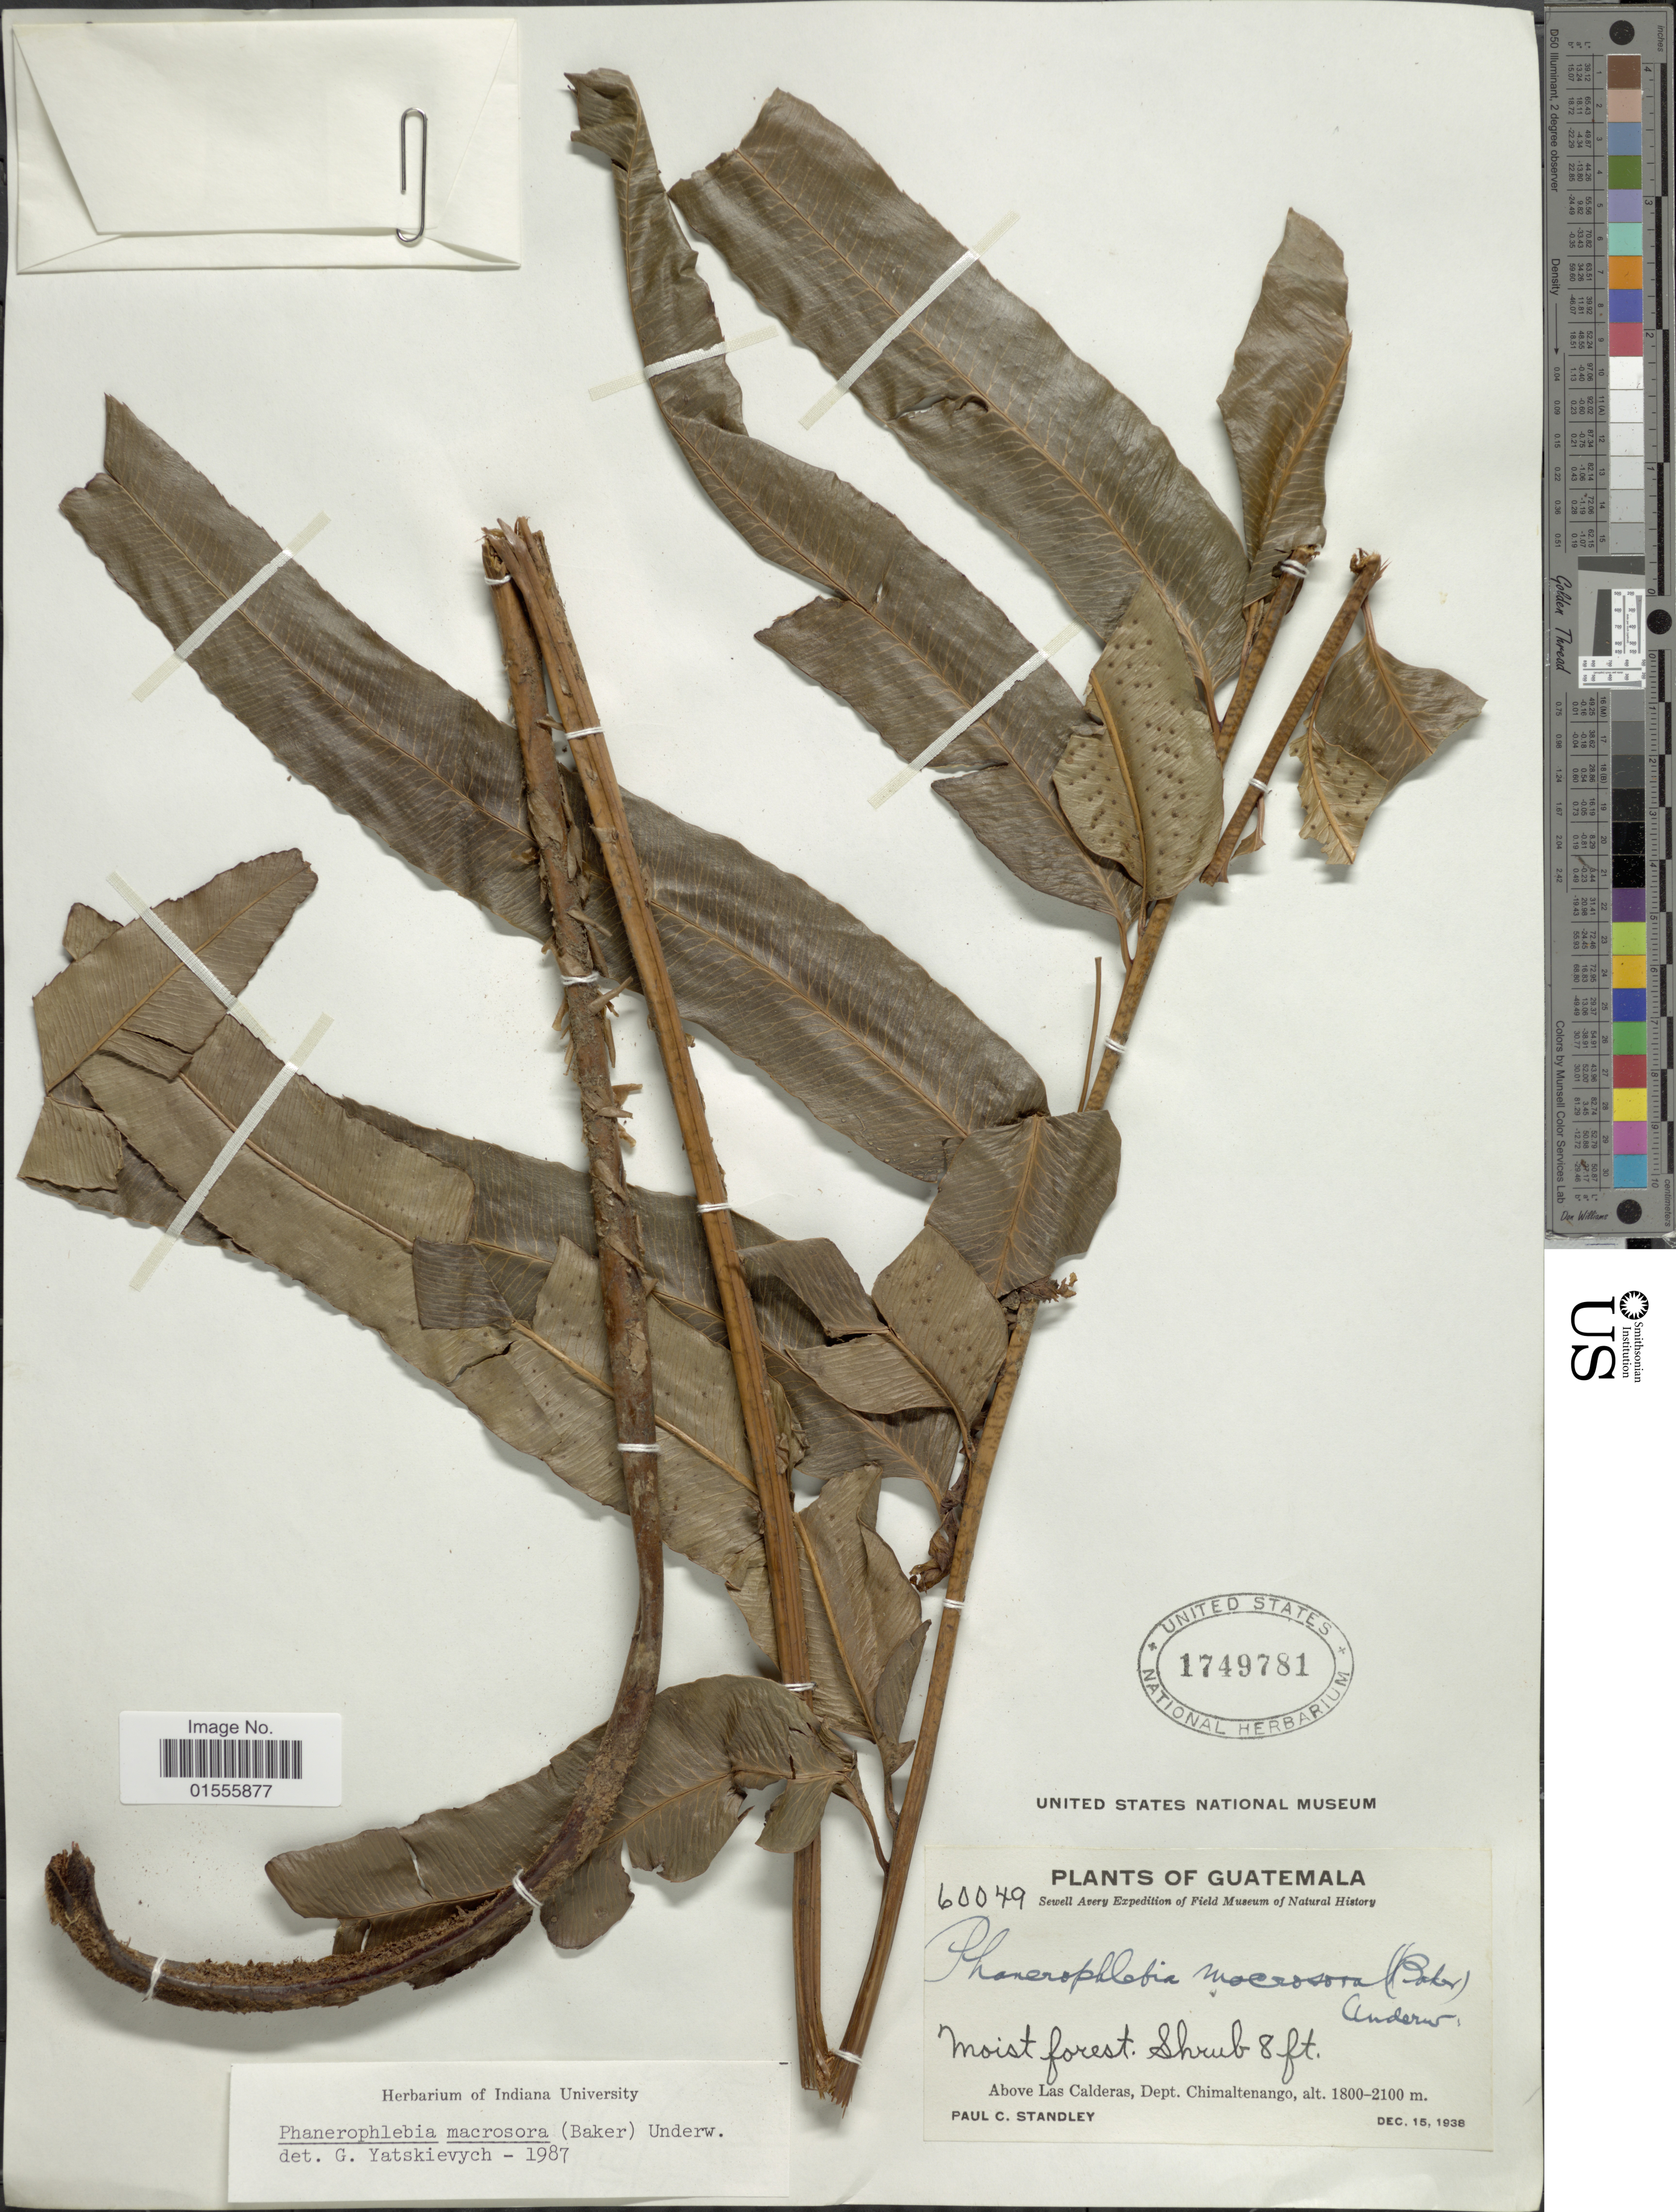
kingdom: Plantae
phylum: Tracheophyta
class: Polypodiopsida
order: Polypodiales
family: Dryopteridaceae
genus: Phanerophlebia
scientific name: Phanerophlebia macrosora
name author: (Baker) Underw.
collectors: P. C. Standley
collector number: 60049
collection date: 1938-12-15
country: Guatemala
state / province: Chimaltenango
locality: Above Las Calderas, Dept. Chimaltenango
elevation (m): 1800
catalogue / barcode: US 1749781